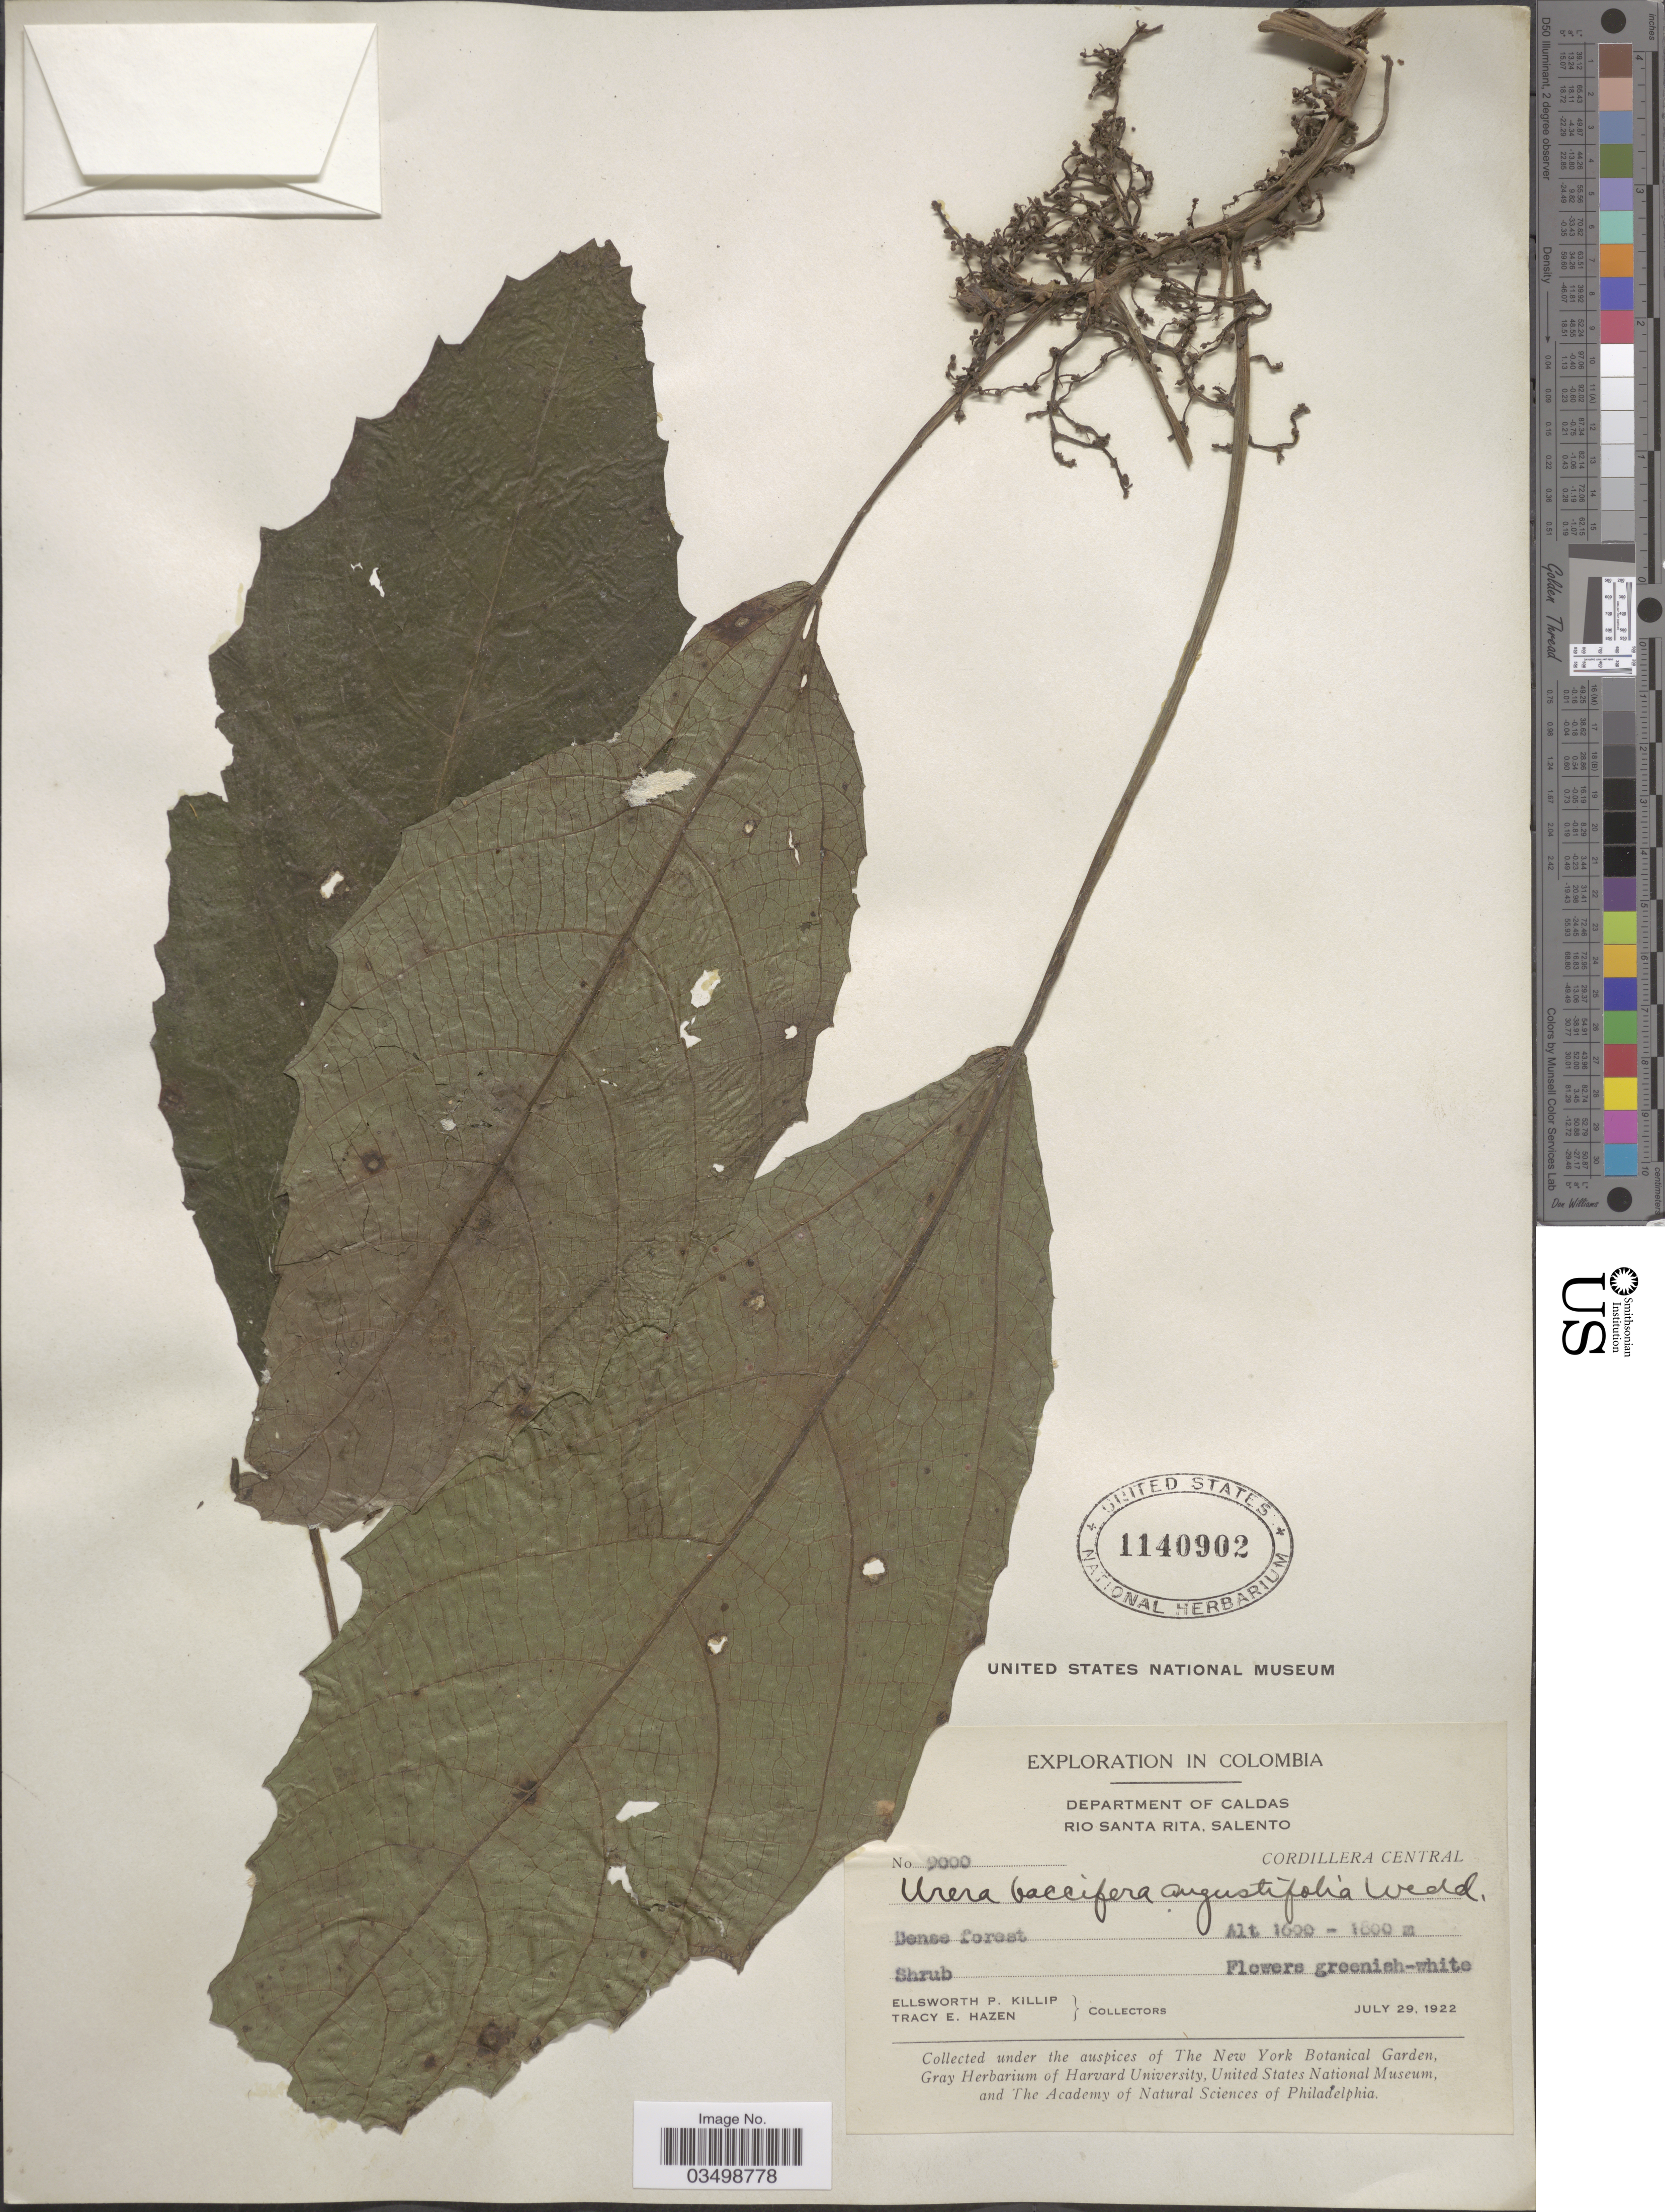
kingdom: Plantae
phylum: Tracheophyta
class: Magnoliopsida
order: Rosales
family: Urticaceae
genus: Urera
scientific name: Urera baccifera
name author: (L.) Gaudich. ex Wedd.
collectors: E. P. Killip & T. E. Hazen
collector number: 9000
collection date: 1922-07-29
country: Colombia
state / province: Caldas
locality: Department of Caldas. Rio Santa Rita, Salento. Cordillera Central.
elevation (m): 1600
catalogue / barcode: US 1140902